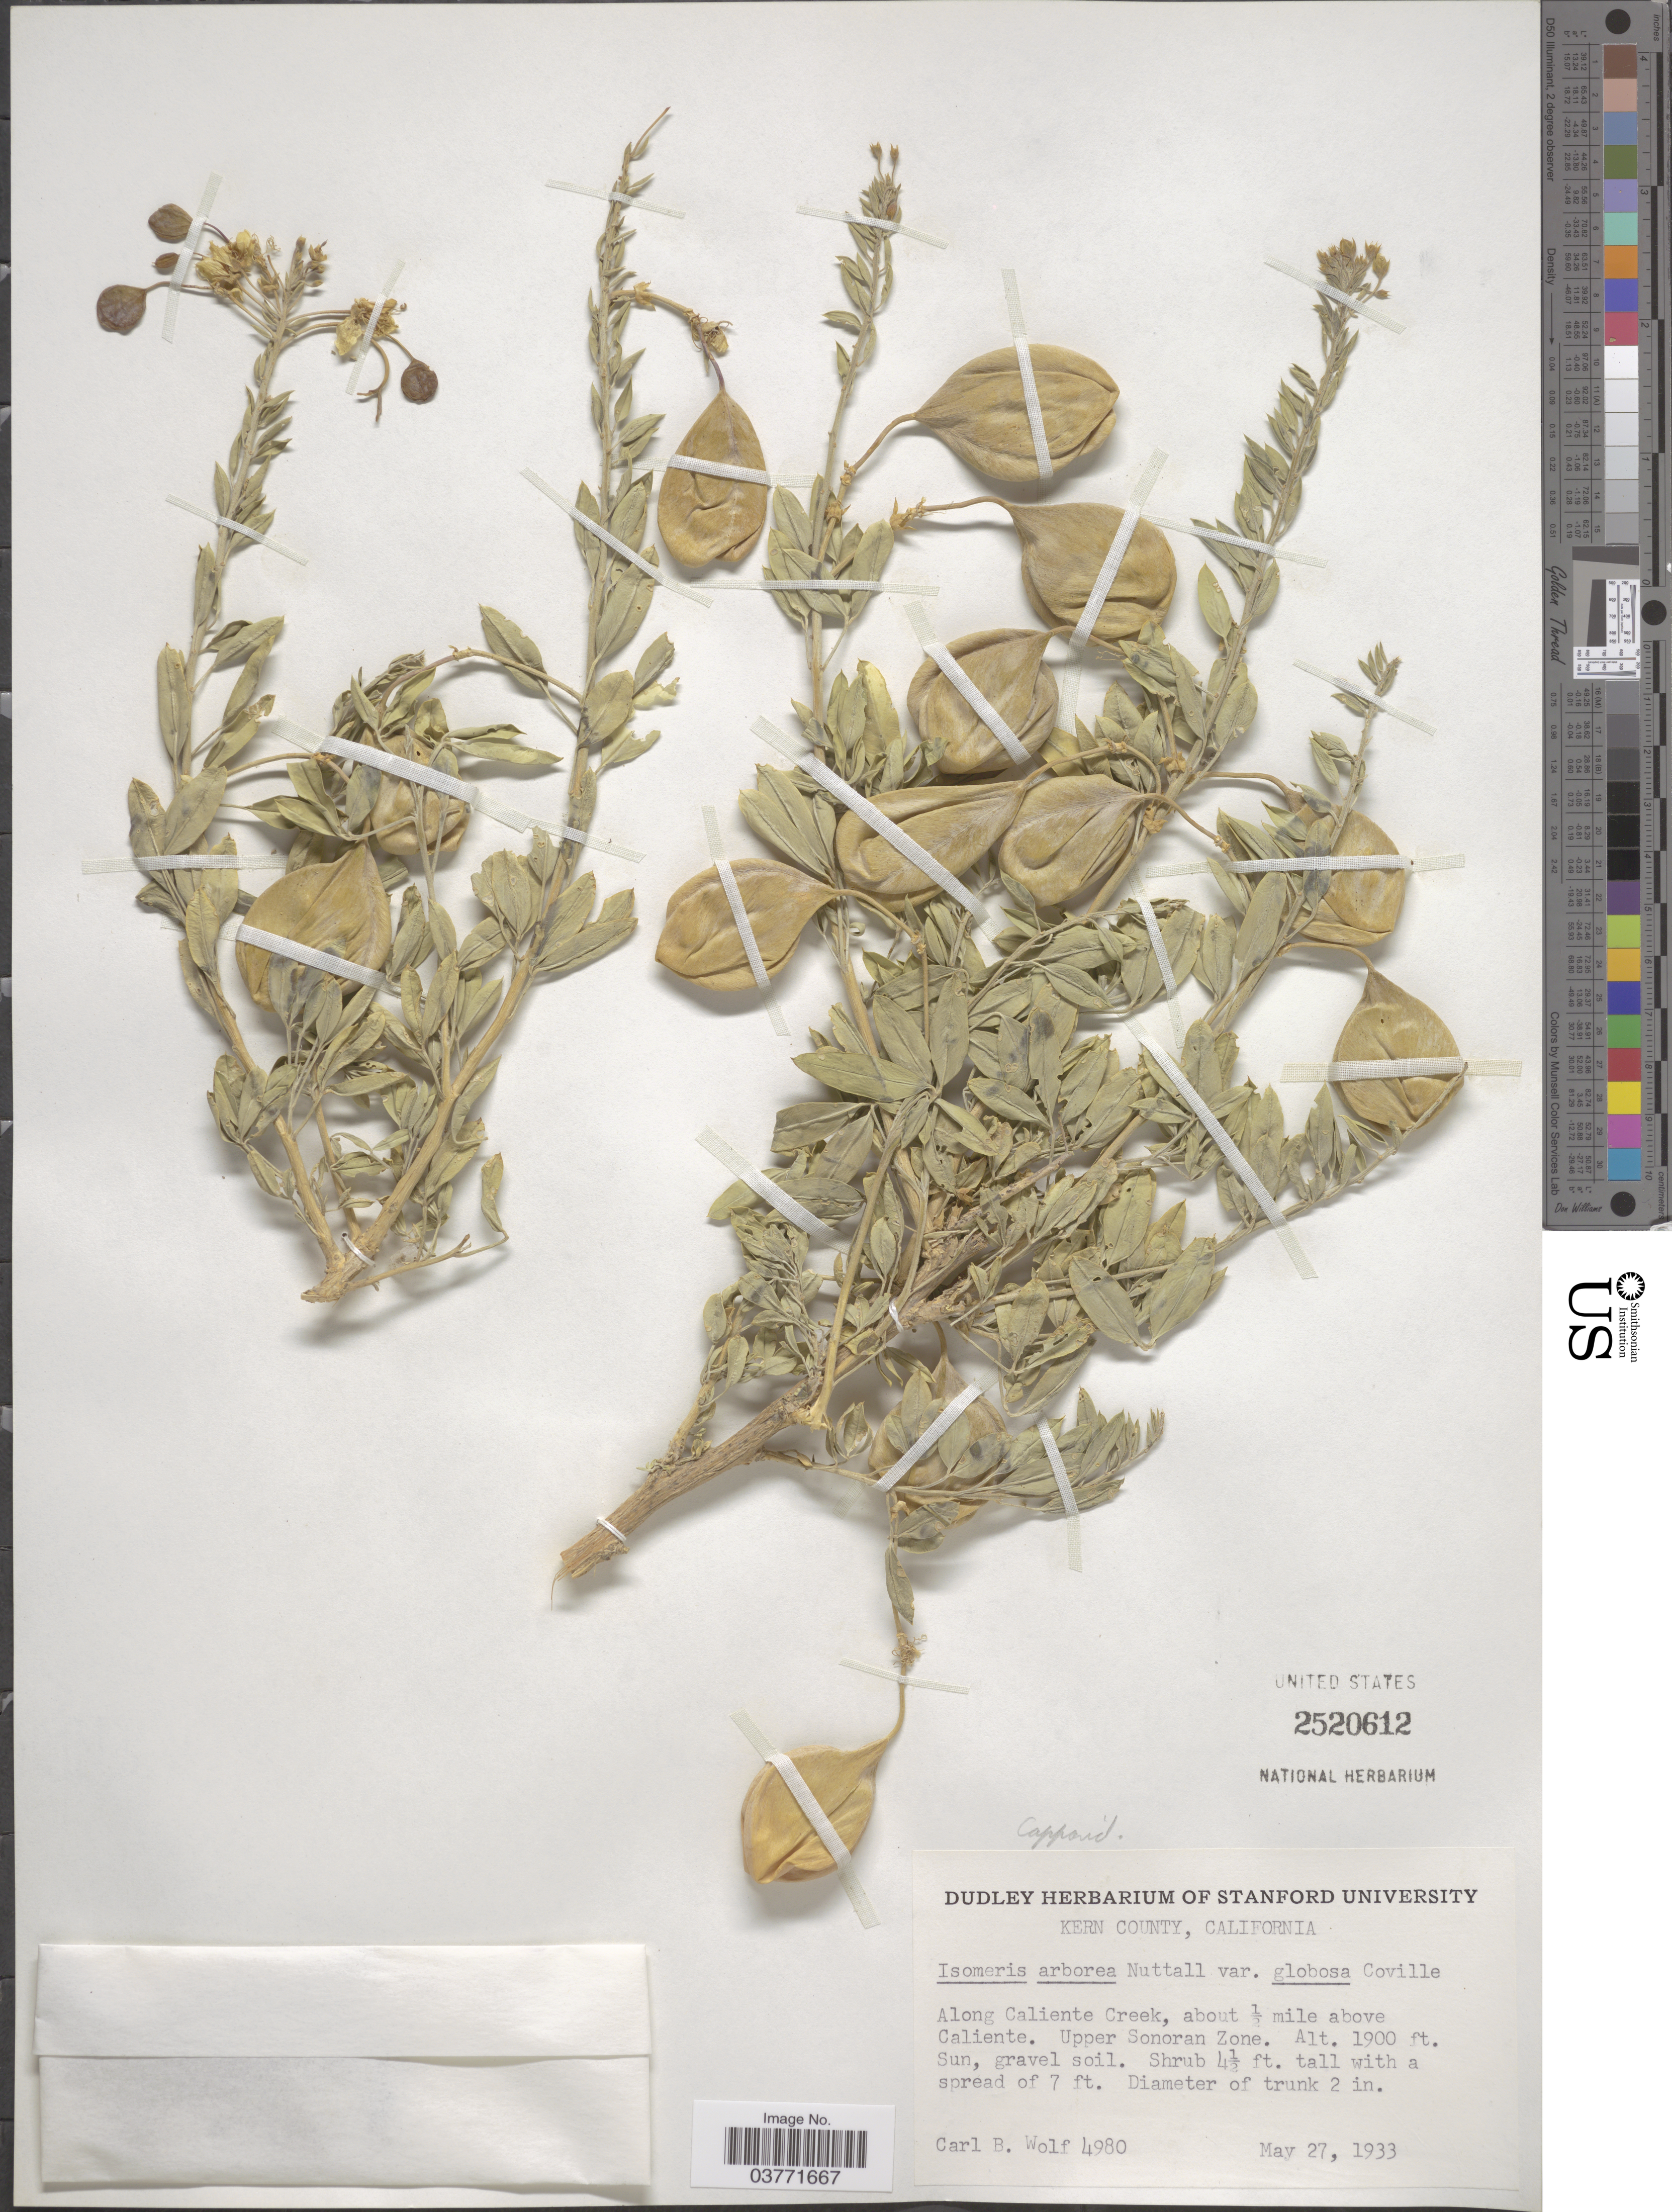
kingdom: Plantae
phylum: Tracheophyta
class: Magnoliopsida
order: Brassicales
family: Cleomaceae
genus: Cleomella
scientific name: Cleomella arborea var. globosa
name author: (Coville) Roalson & J.C. Hall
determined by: Strong, Mark T., (BOT), Smithsonian Institution - National Museum of Natural History (UNITED STATES)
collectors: C. B. Wolf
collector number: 4980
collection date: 1933-05-27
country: United States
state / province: California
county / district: Kern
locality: Kern County. Along Caliente Creek, about ½ mile above Caliente. Upper Sonoran Zone.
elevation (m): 579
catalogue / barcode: US 2520612